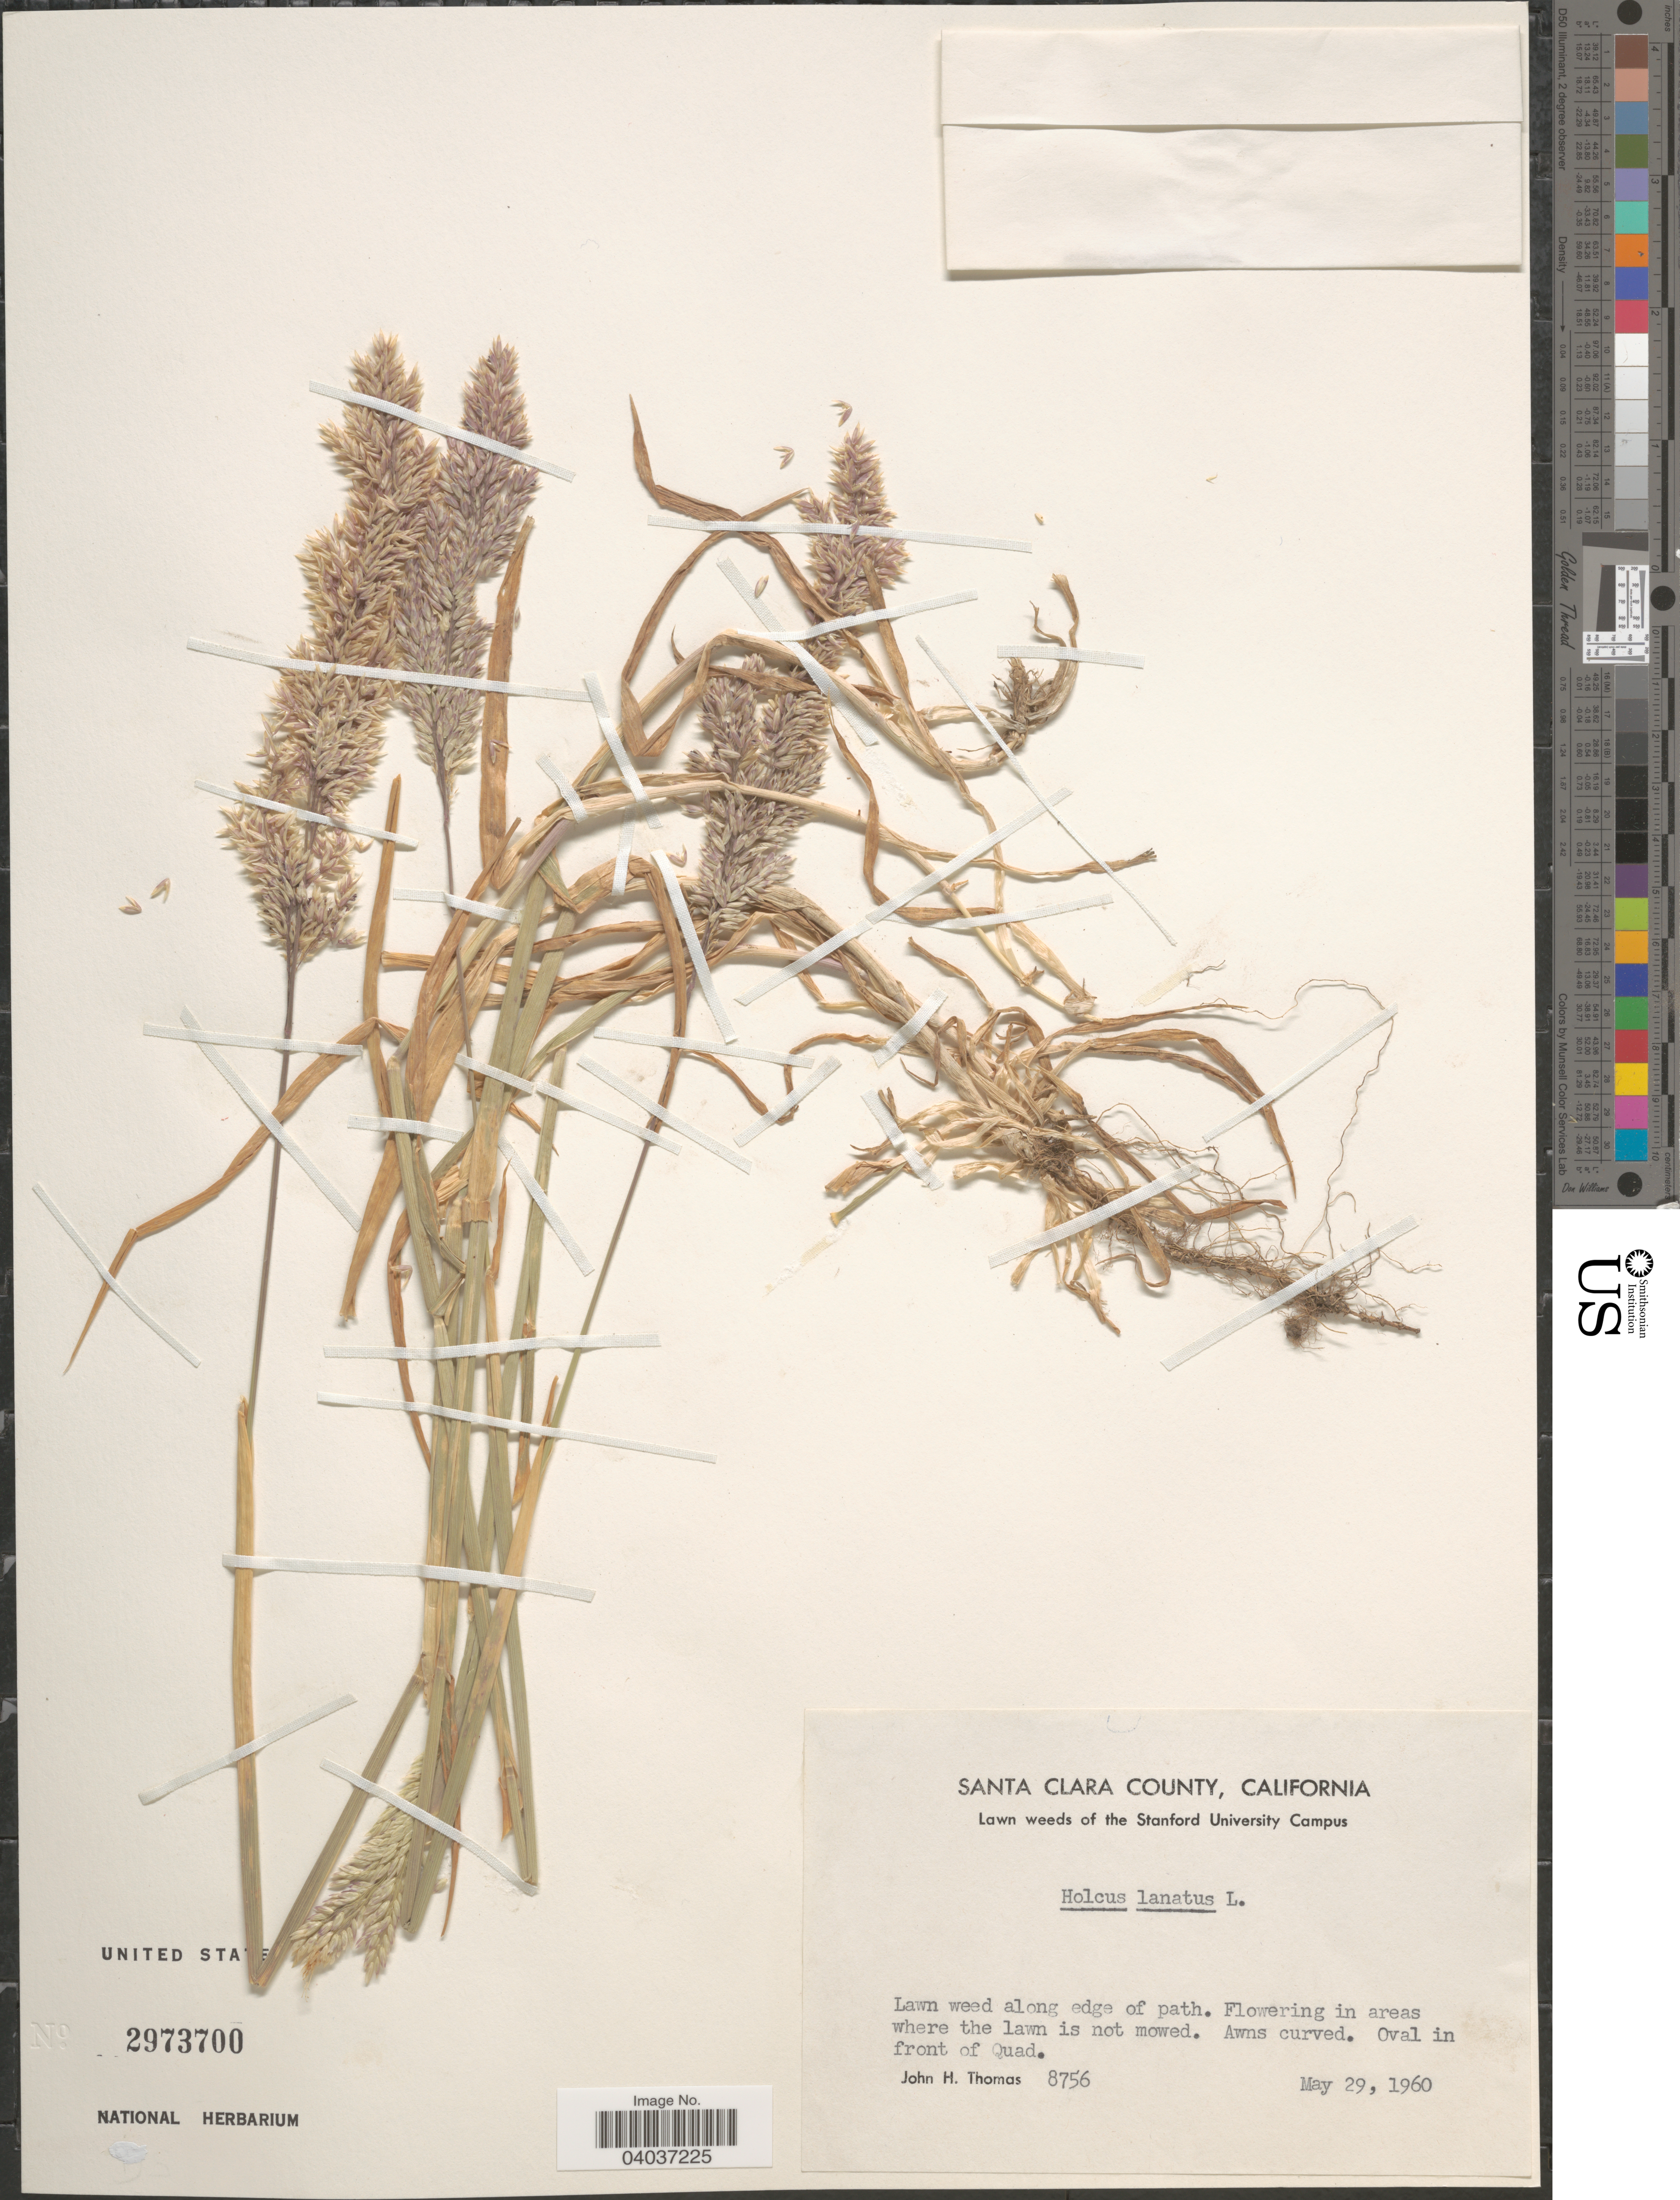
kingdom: Plantae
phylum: Tracheophyta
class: Liliopsida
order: Poales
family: Poaceae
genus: Holcus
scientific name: Holcus lanatus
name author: L.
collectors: J. H. Thomas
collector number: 8756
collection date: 1960-05-29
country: United States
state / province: California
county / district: Santa Clara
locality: Santa Clara County. The Stanford University Campus. Oval in front of Quad.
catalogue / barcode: US 2973700